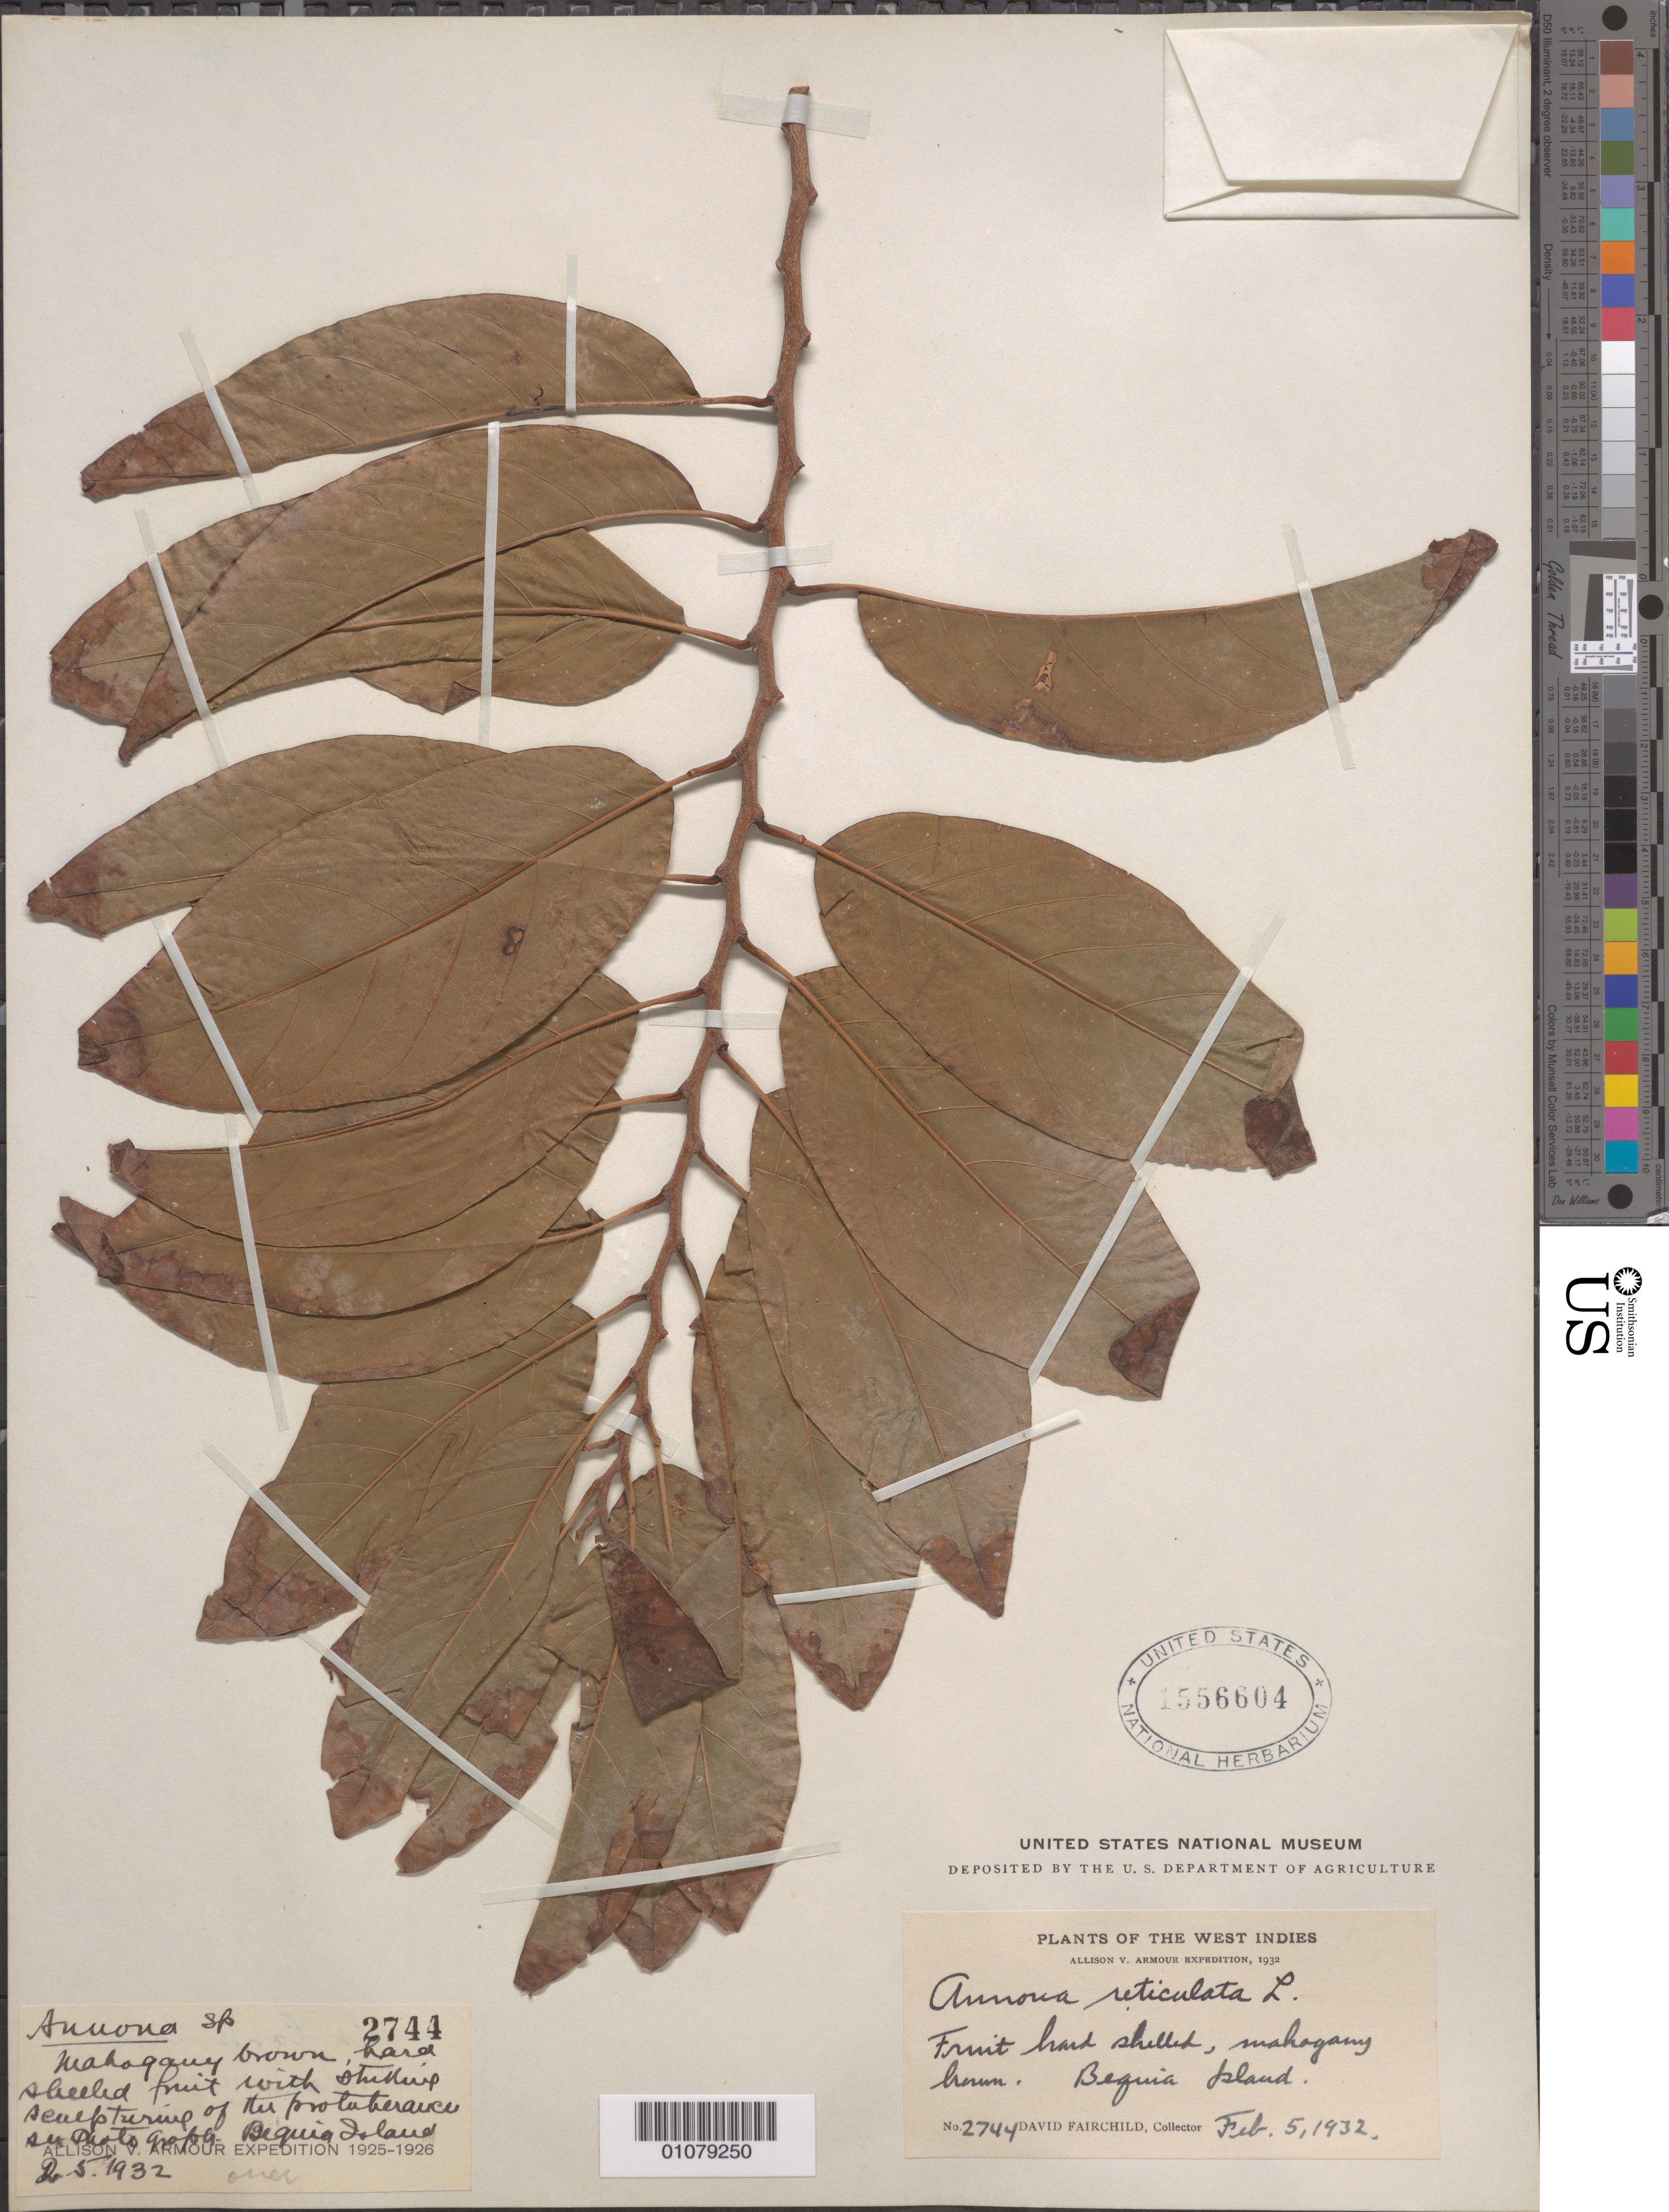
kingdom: Plantae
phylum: Tracheophyta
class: Magnoliopsida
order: Magnoliales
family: Annonaceae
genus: Annona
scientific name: Annona reticulata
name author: L.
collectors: D. Fairchild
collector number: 2744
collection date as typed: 05 Feb 1932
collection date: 1932-02-05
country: St. Vincent - Grenadines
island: Becquia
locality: Bequia Island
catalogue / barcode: US 1556604